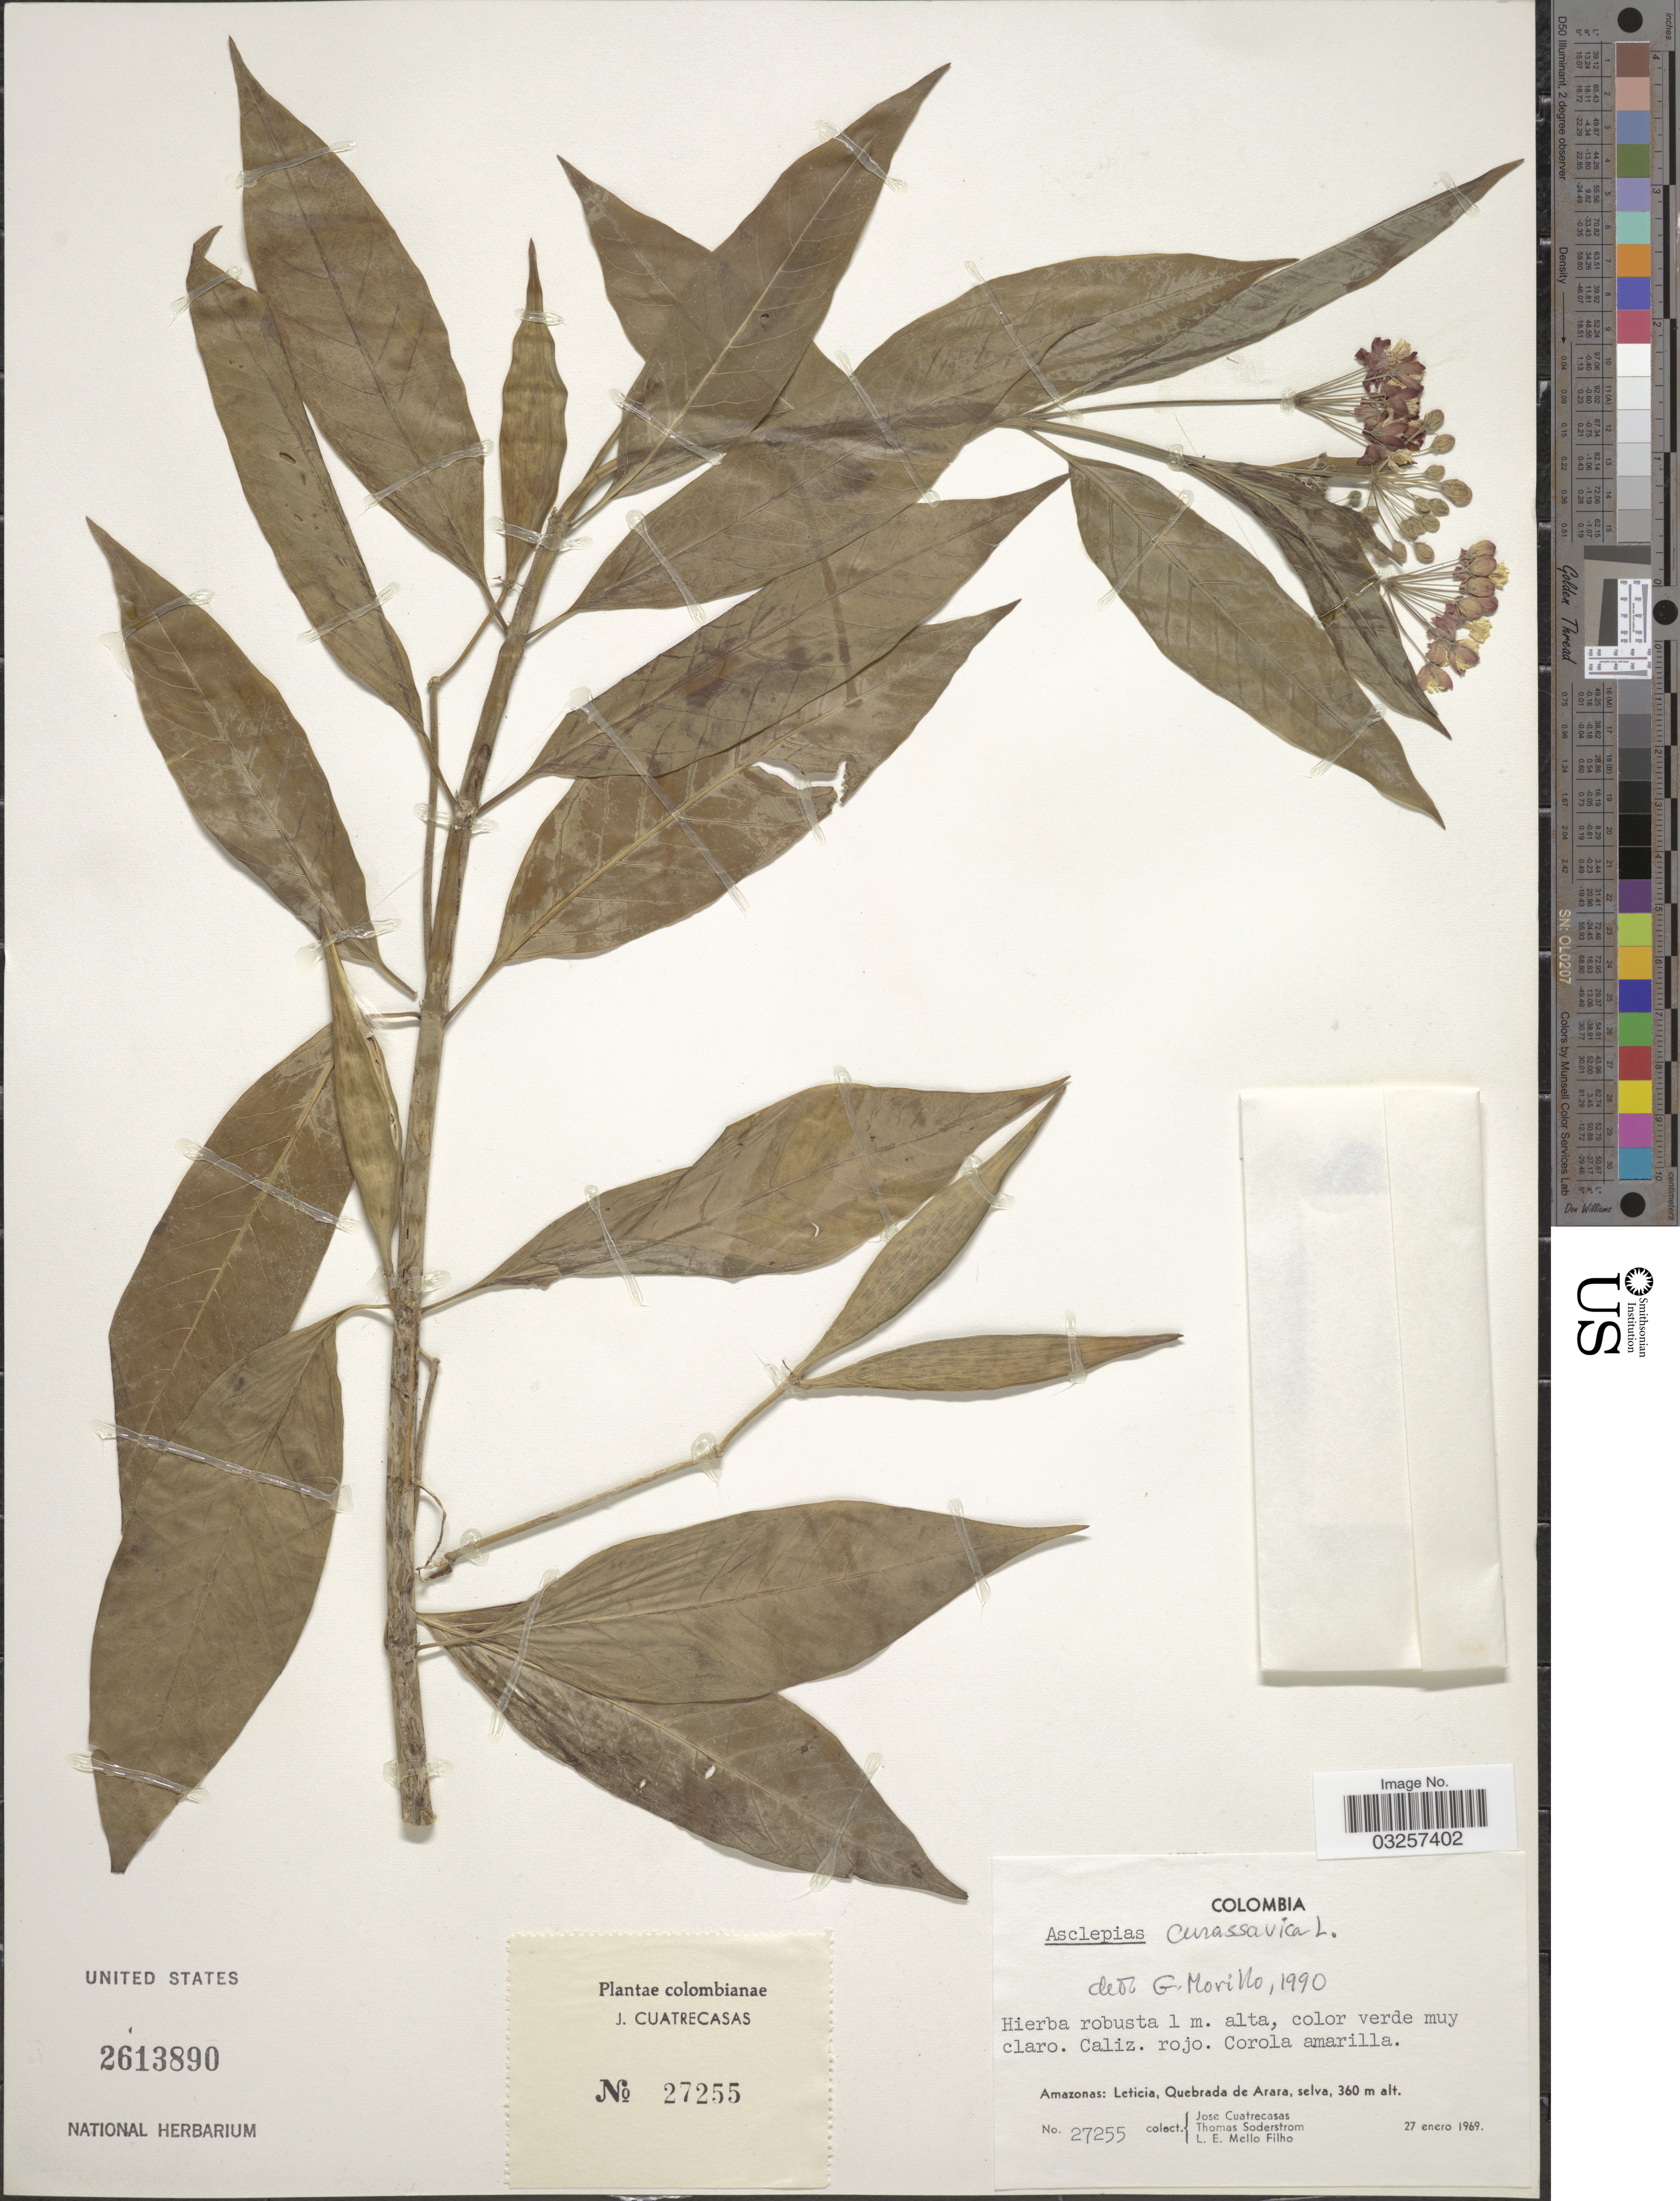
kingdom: Plantae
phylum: Tracheophyta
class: Magnoliopsida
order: Gentianales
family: Apocynaceae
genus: Asclepias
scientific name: Asclepias curassavica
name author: L.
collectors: J. Cuatrecasas, T. R. Soderstrom & L. Filho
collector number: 27255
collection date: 1969-01-27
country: Colombia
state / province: Amazônas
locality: Leticia, Quebrada de Arara, selva.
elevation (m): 360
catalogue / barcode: US 2613890